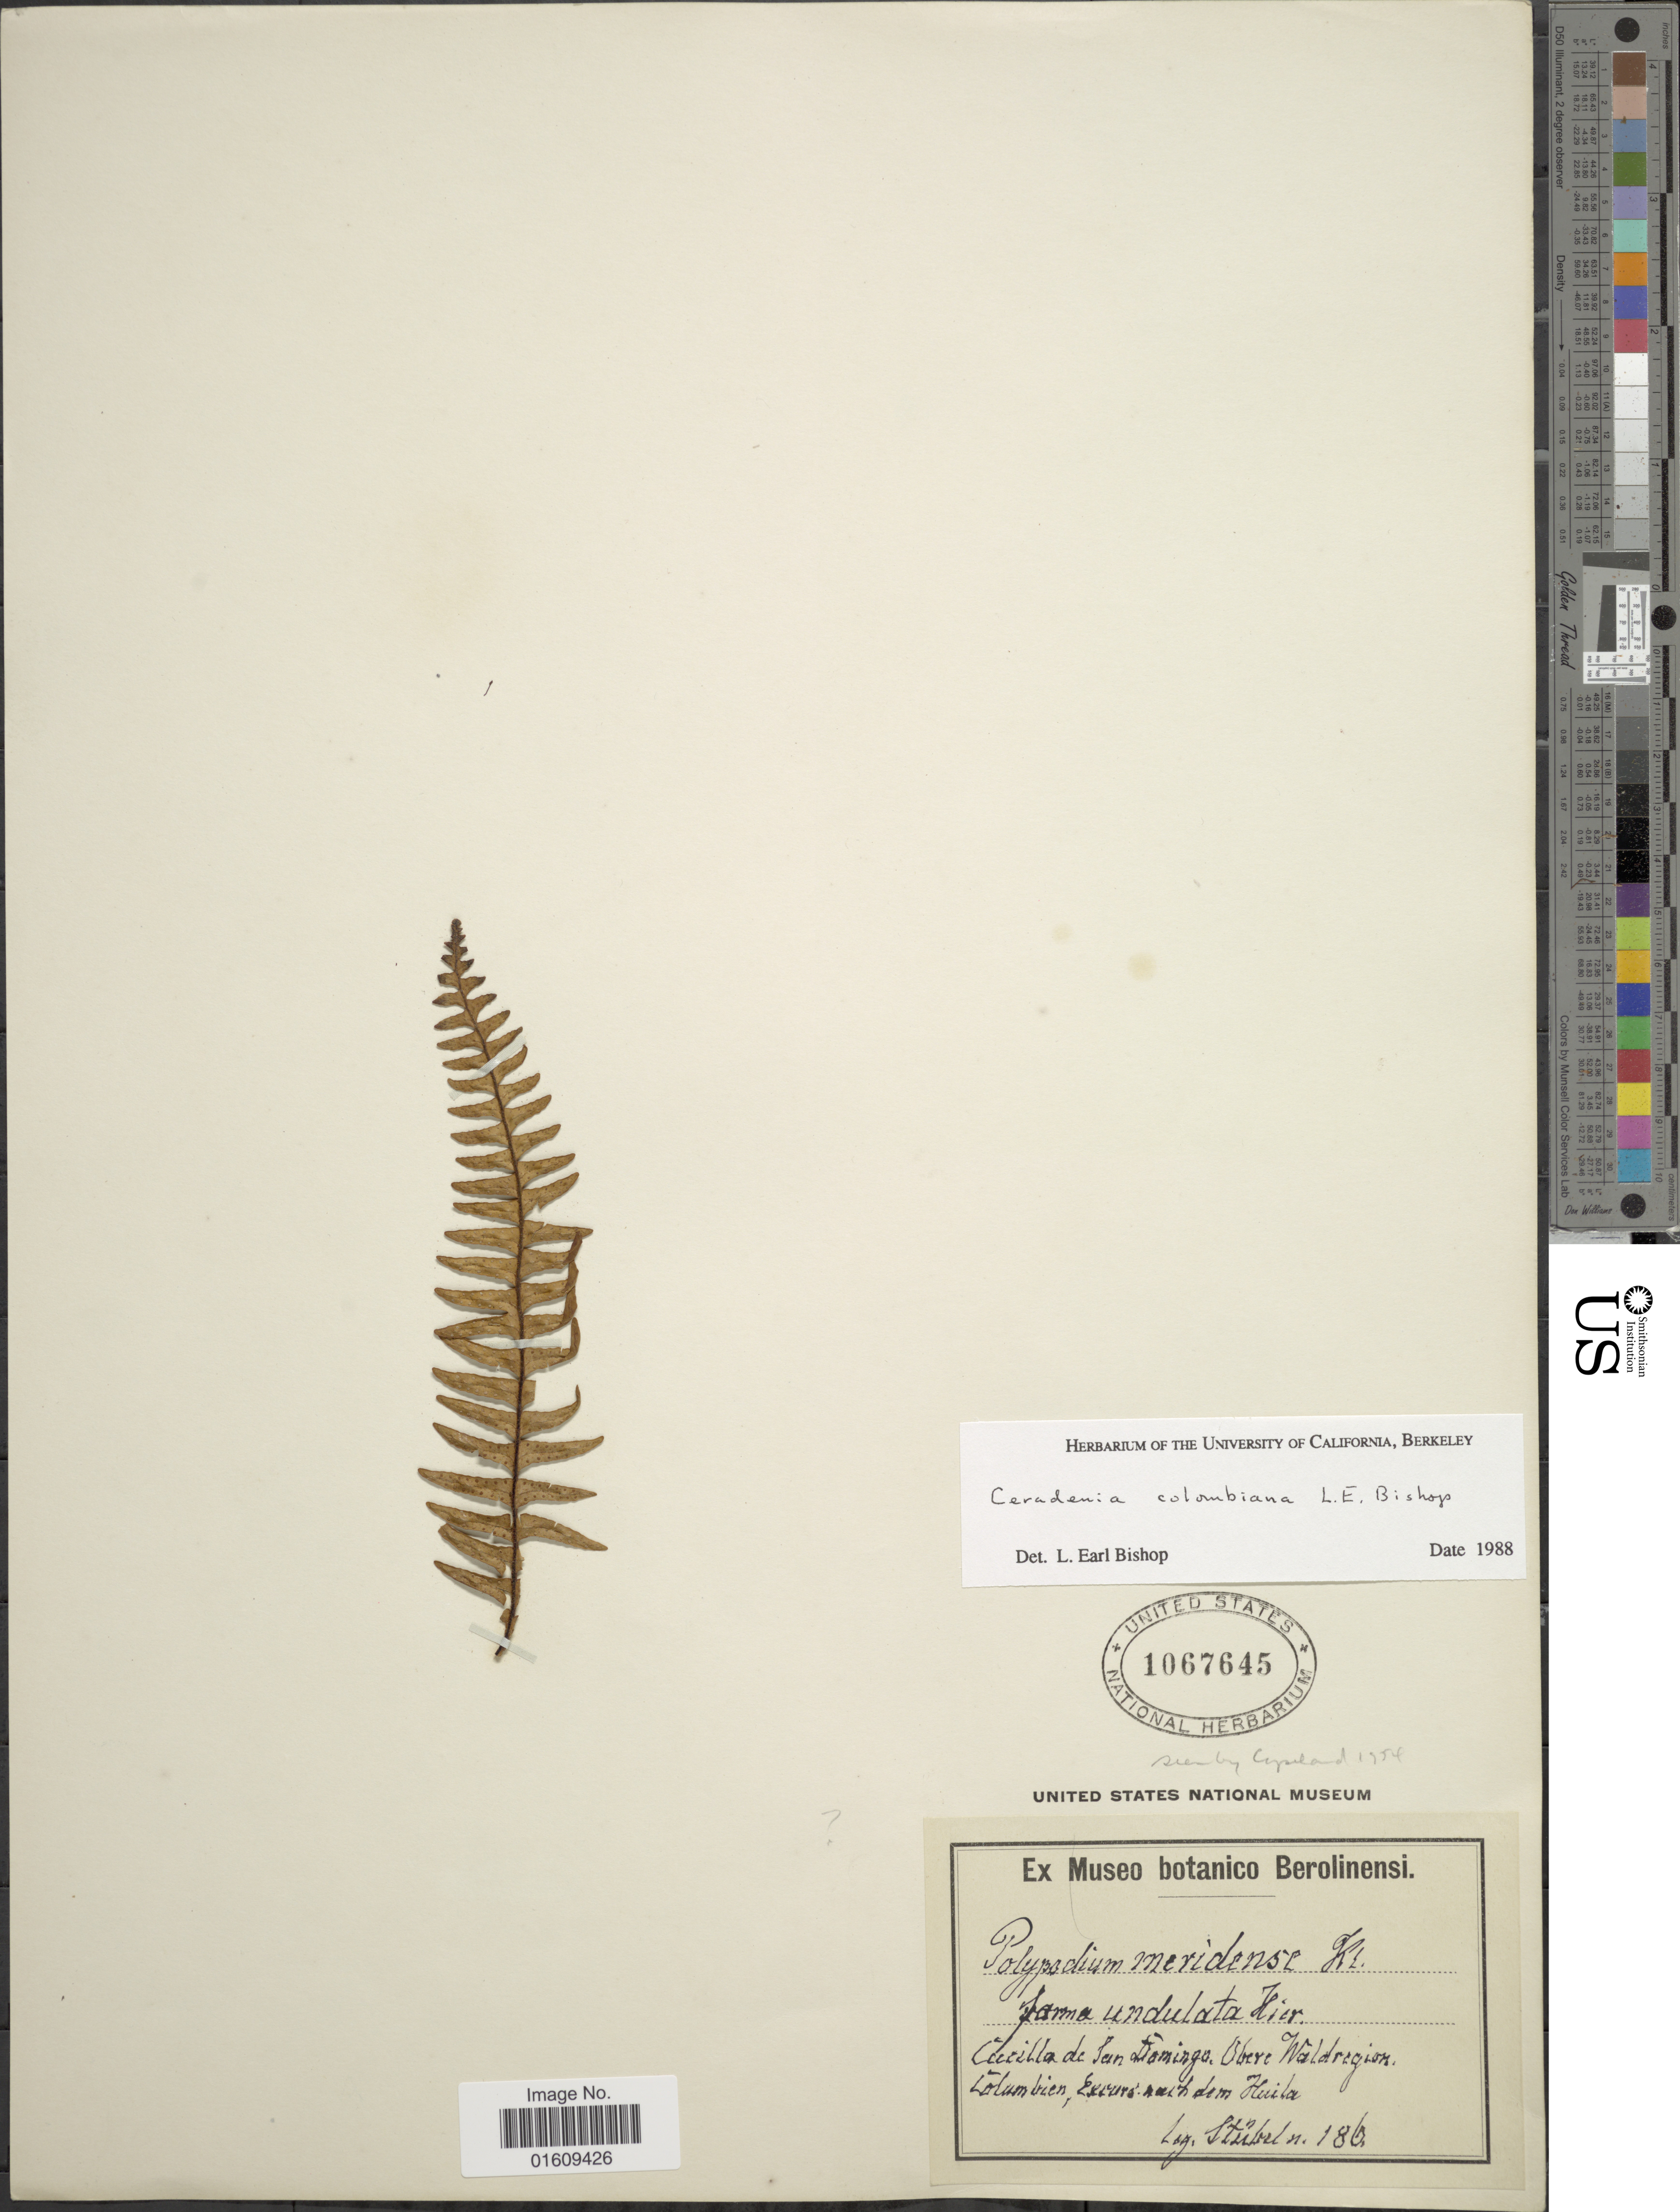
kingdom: Plantae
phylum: Tracheophyta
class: Polypodiopsida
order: Polypodiales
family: Polypodiaceae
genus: Ceradenia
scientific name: Ceradenia colombiana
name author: L.E. Bishop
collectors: -. Stubel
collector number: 186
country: Colombia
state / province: Huila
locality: Cucilla de San Domingo. Obere Waldregion, Columbien. Excurca nach dem Huila [interpreted]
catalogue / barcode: US 1067645